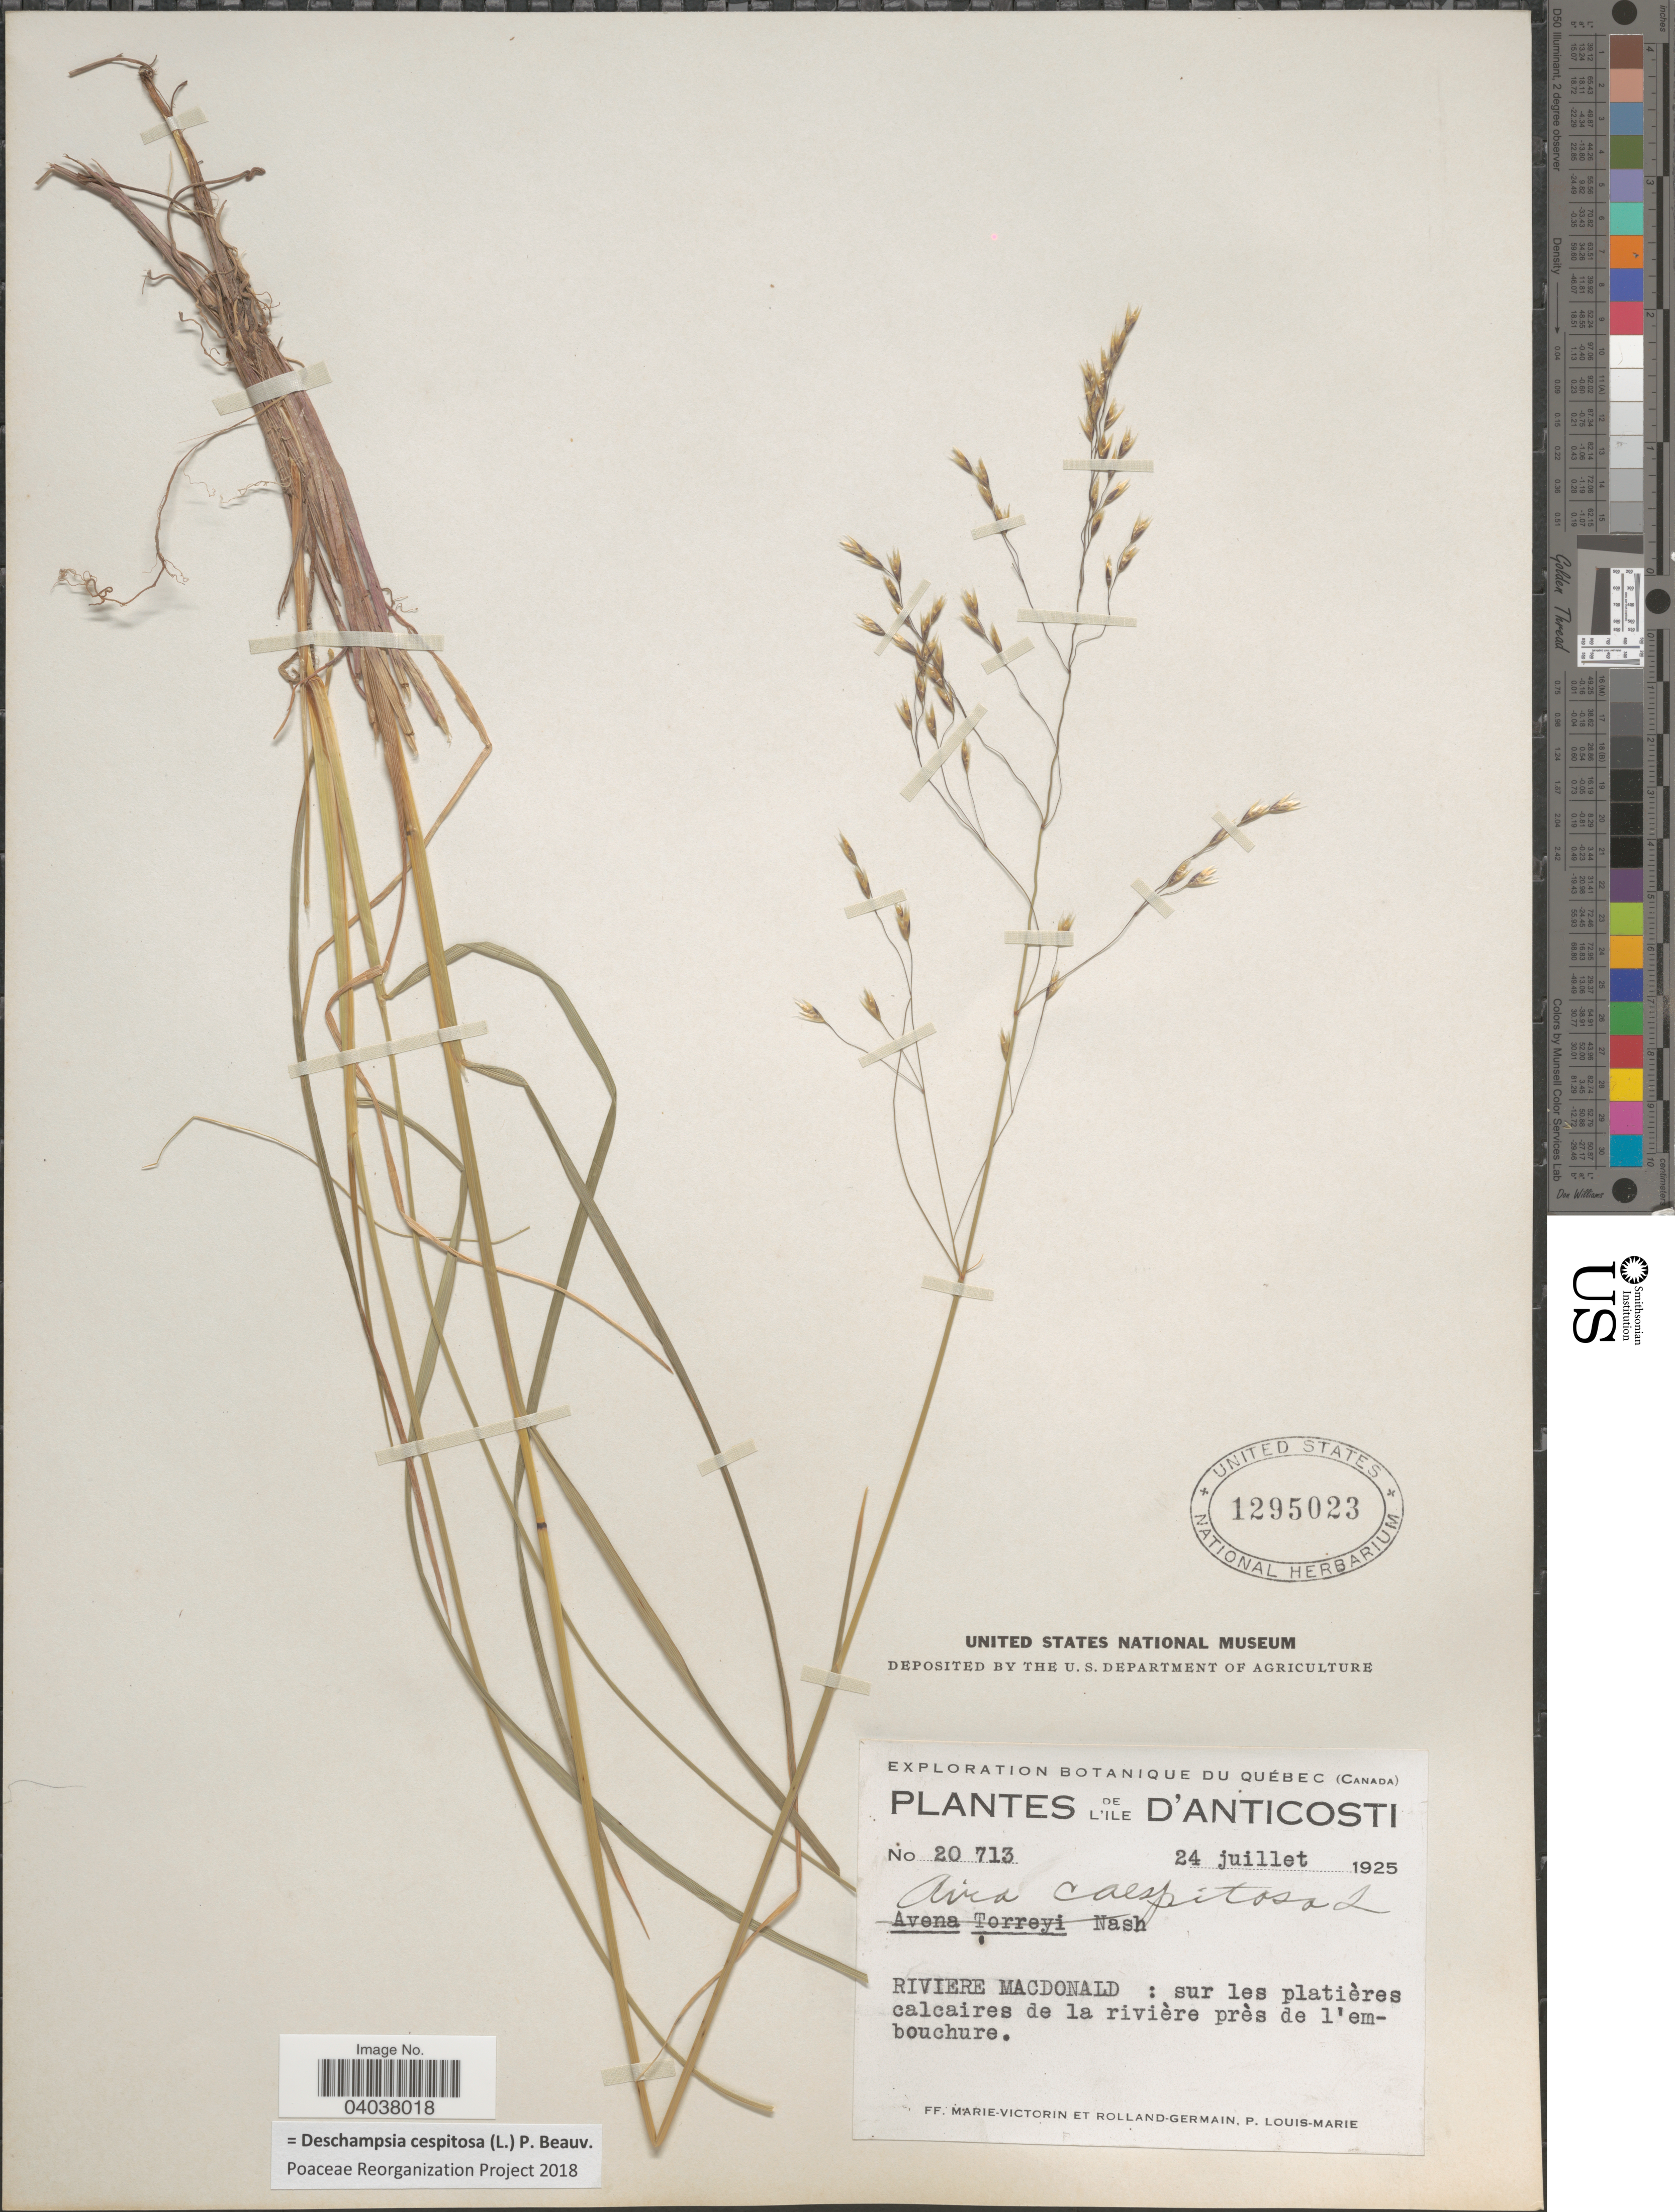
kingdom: Plantae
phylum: Tracheophyta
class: Liliopsida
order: Poales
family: Poaceae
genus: Deschampsia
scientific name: Deschampsia cespitosa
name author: (L.) P. Beauv.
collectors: F. Marie-Victorin, Rolland-Germain & L.-M. LaLonde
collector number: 20713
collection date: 1925-07-24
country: Canada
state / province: Quebec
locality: L'Ile D'Anticosti. Riviere Macdonald.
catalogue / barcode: US 1295023